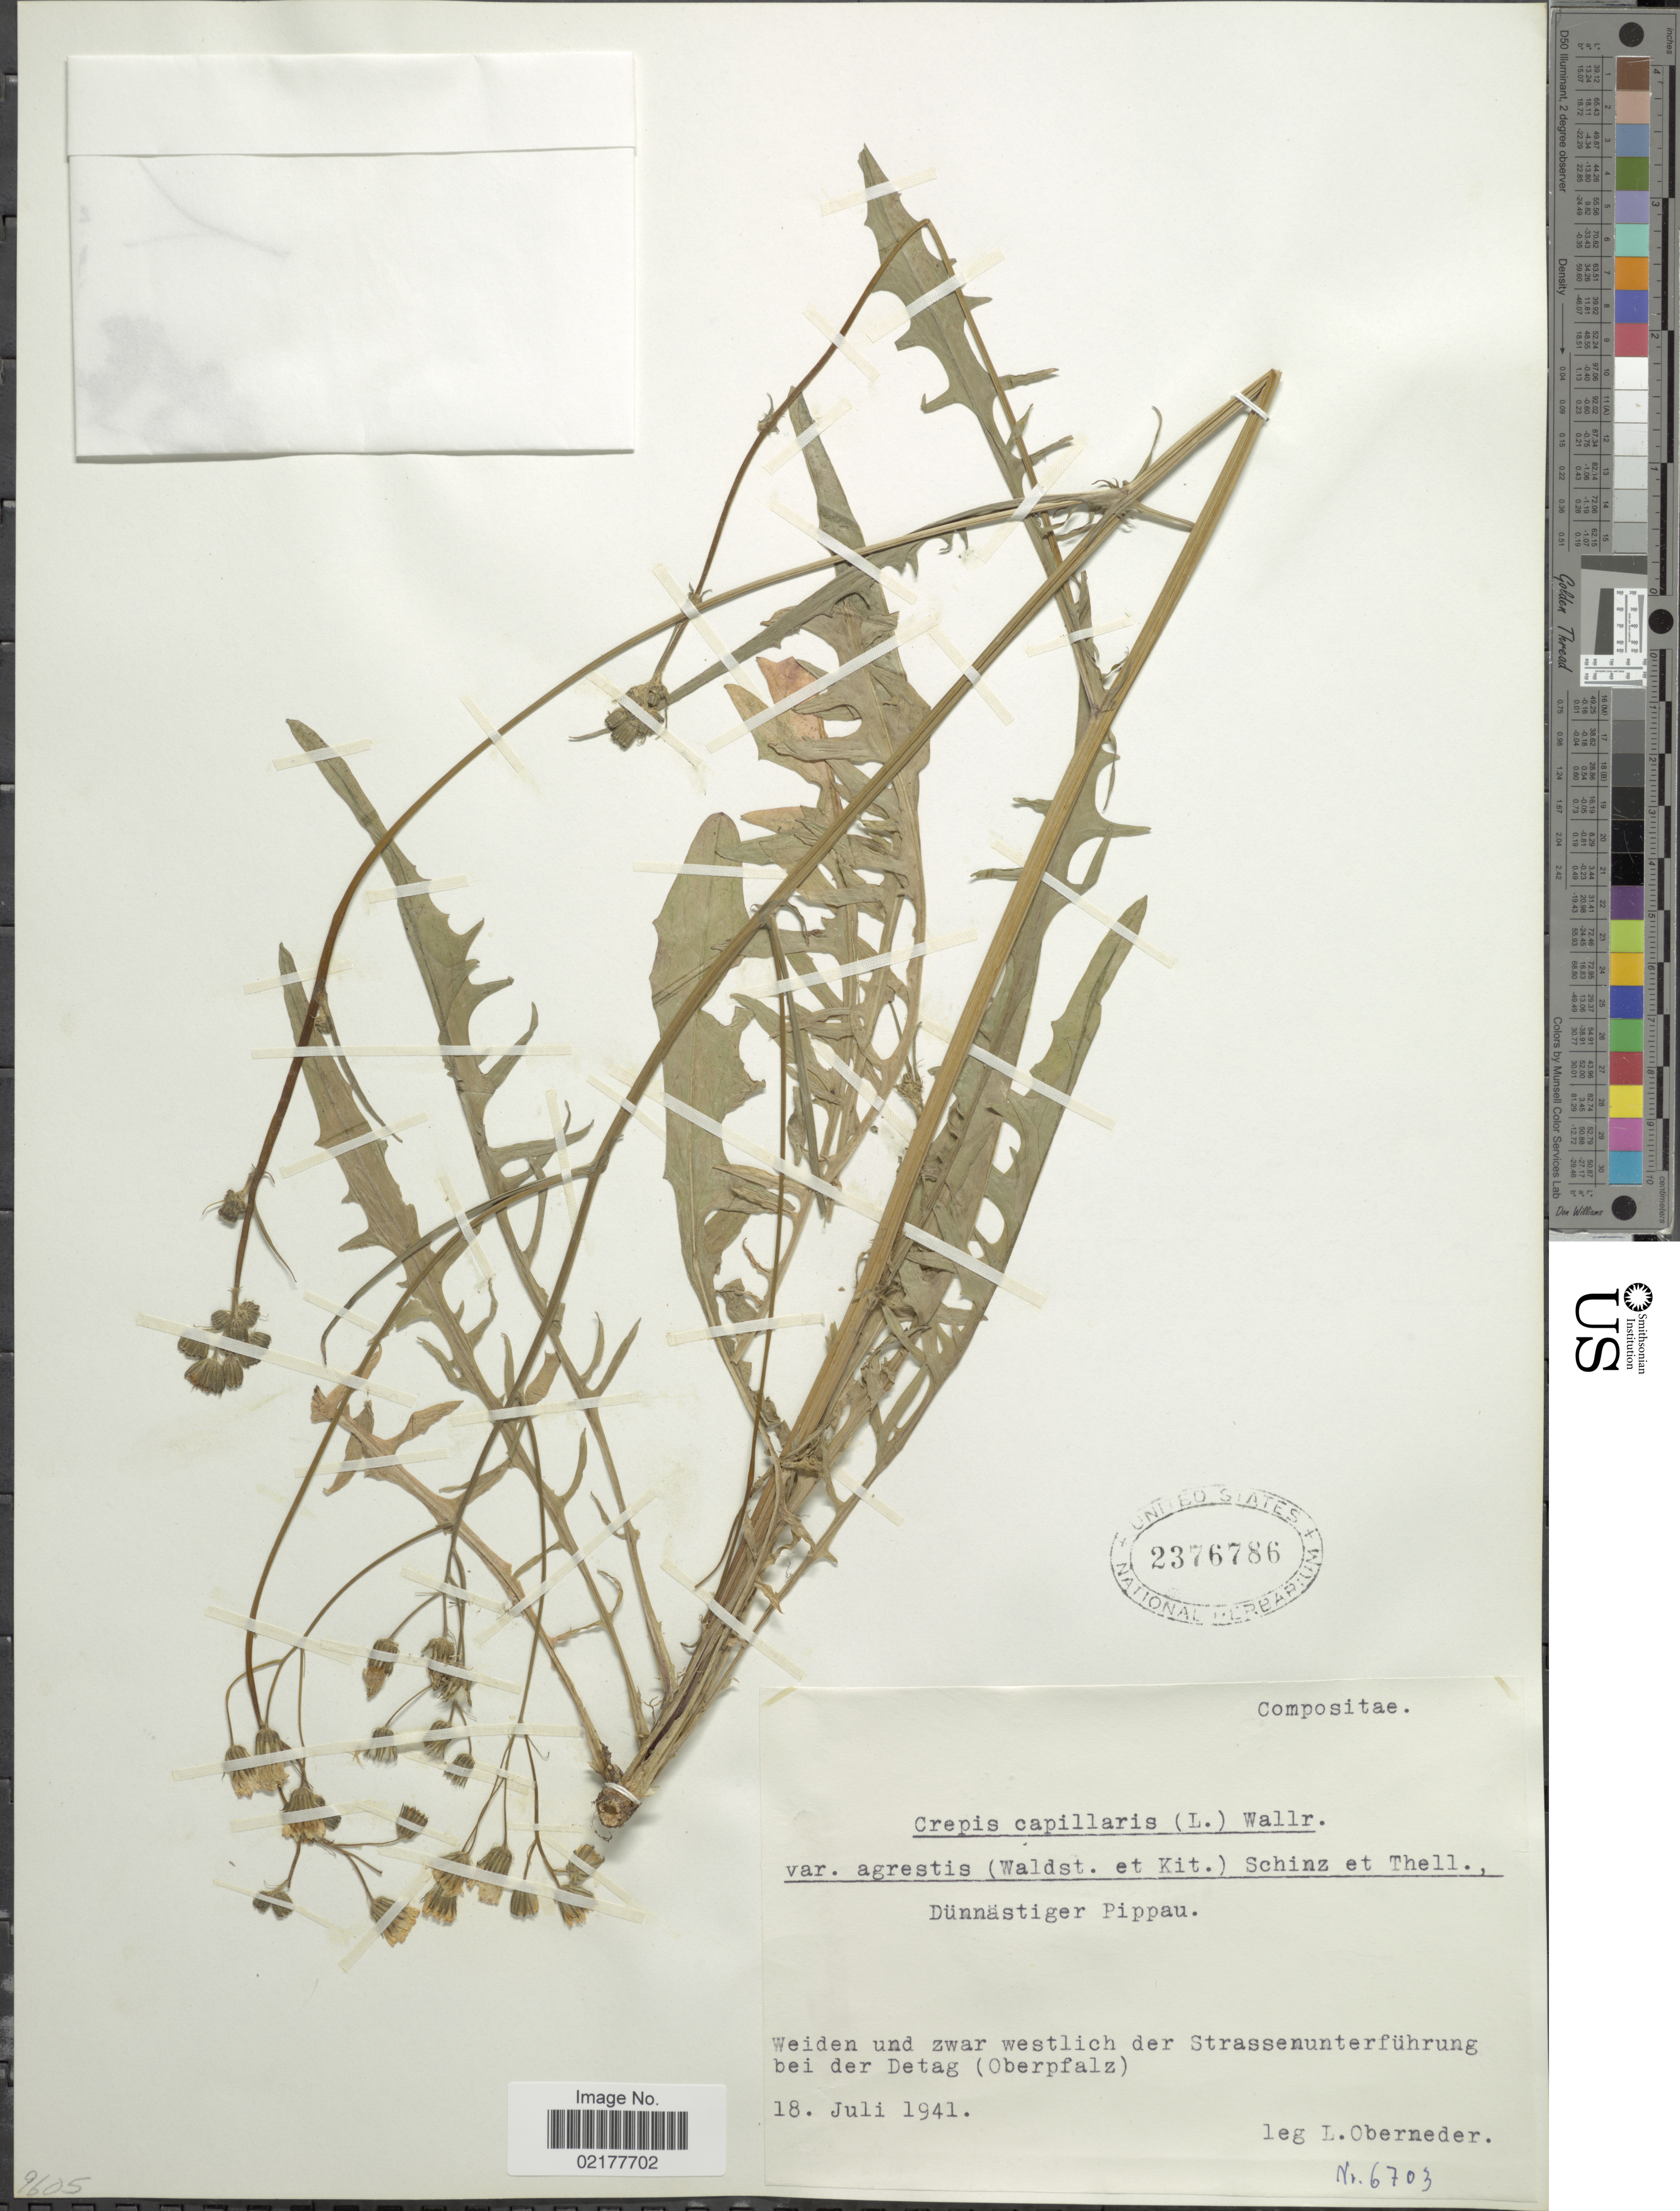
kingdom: Plantae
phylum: Tracheophyta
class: Magnoliopsida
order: Asterales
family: Asteraceae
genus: Crepis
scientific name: Crepis capillaris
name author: (L.) Wallr.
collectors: L. Oberneder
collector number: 6703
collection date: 1941-07-18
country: Germany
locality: Weiden und zwar westlich der Strassenunterführung bei der Detag (Oberpfalz)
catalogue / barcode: US 2376786